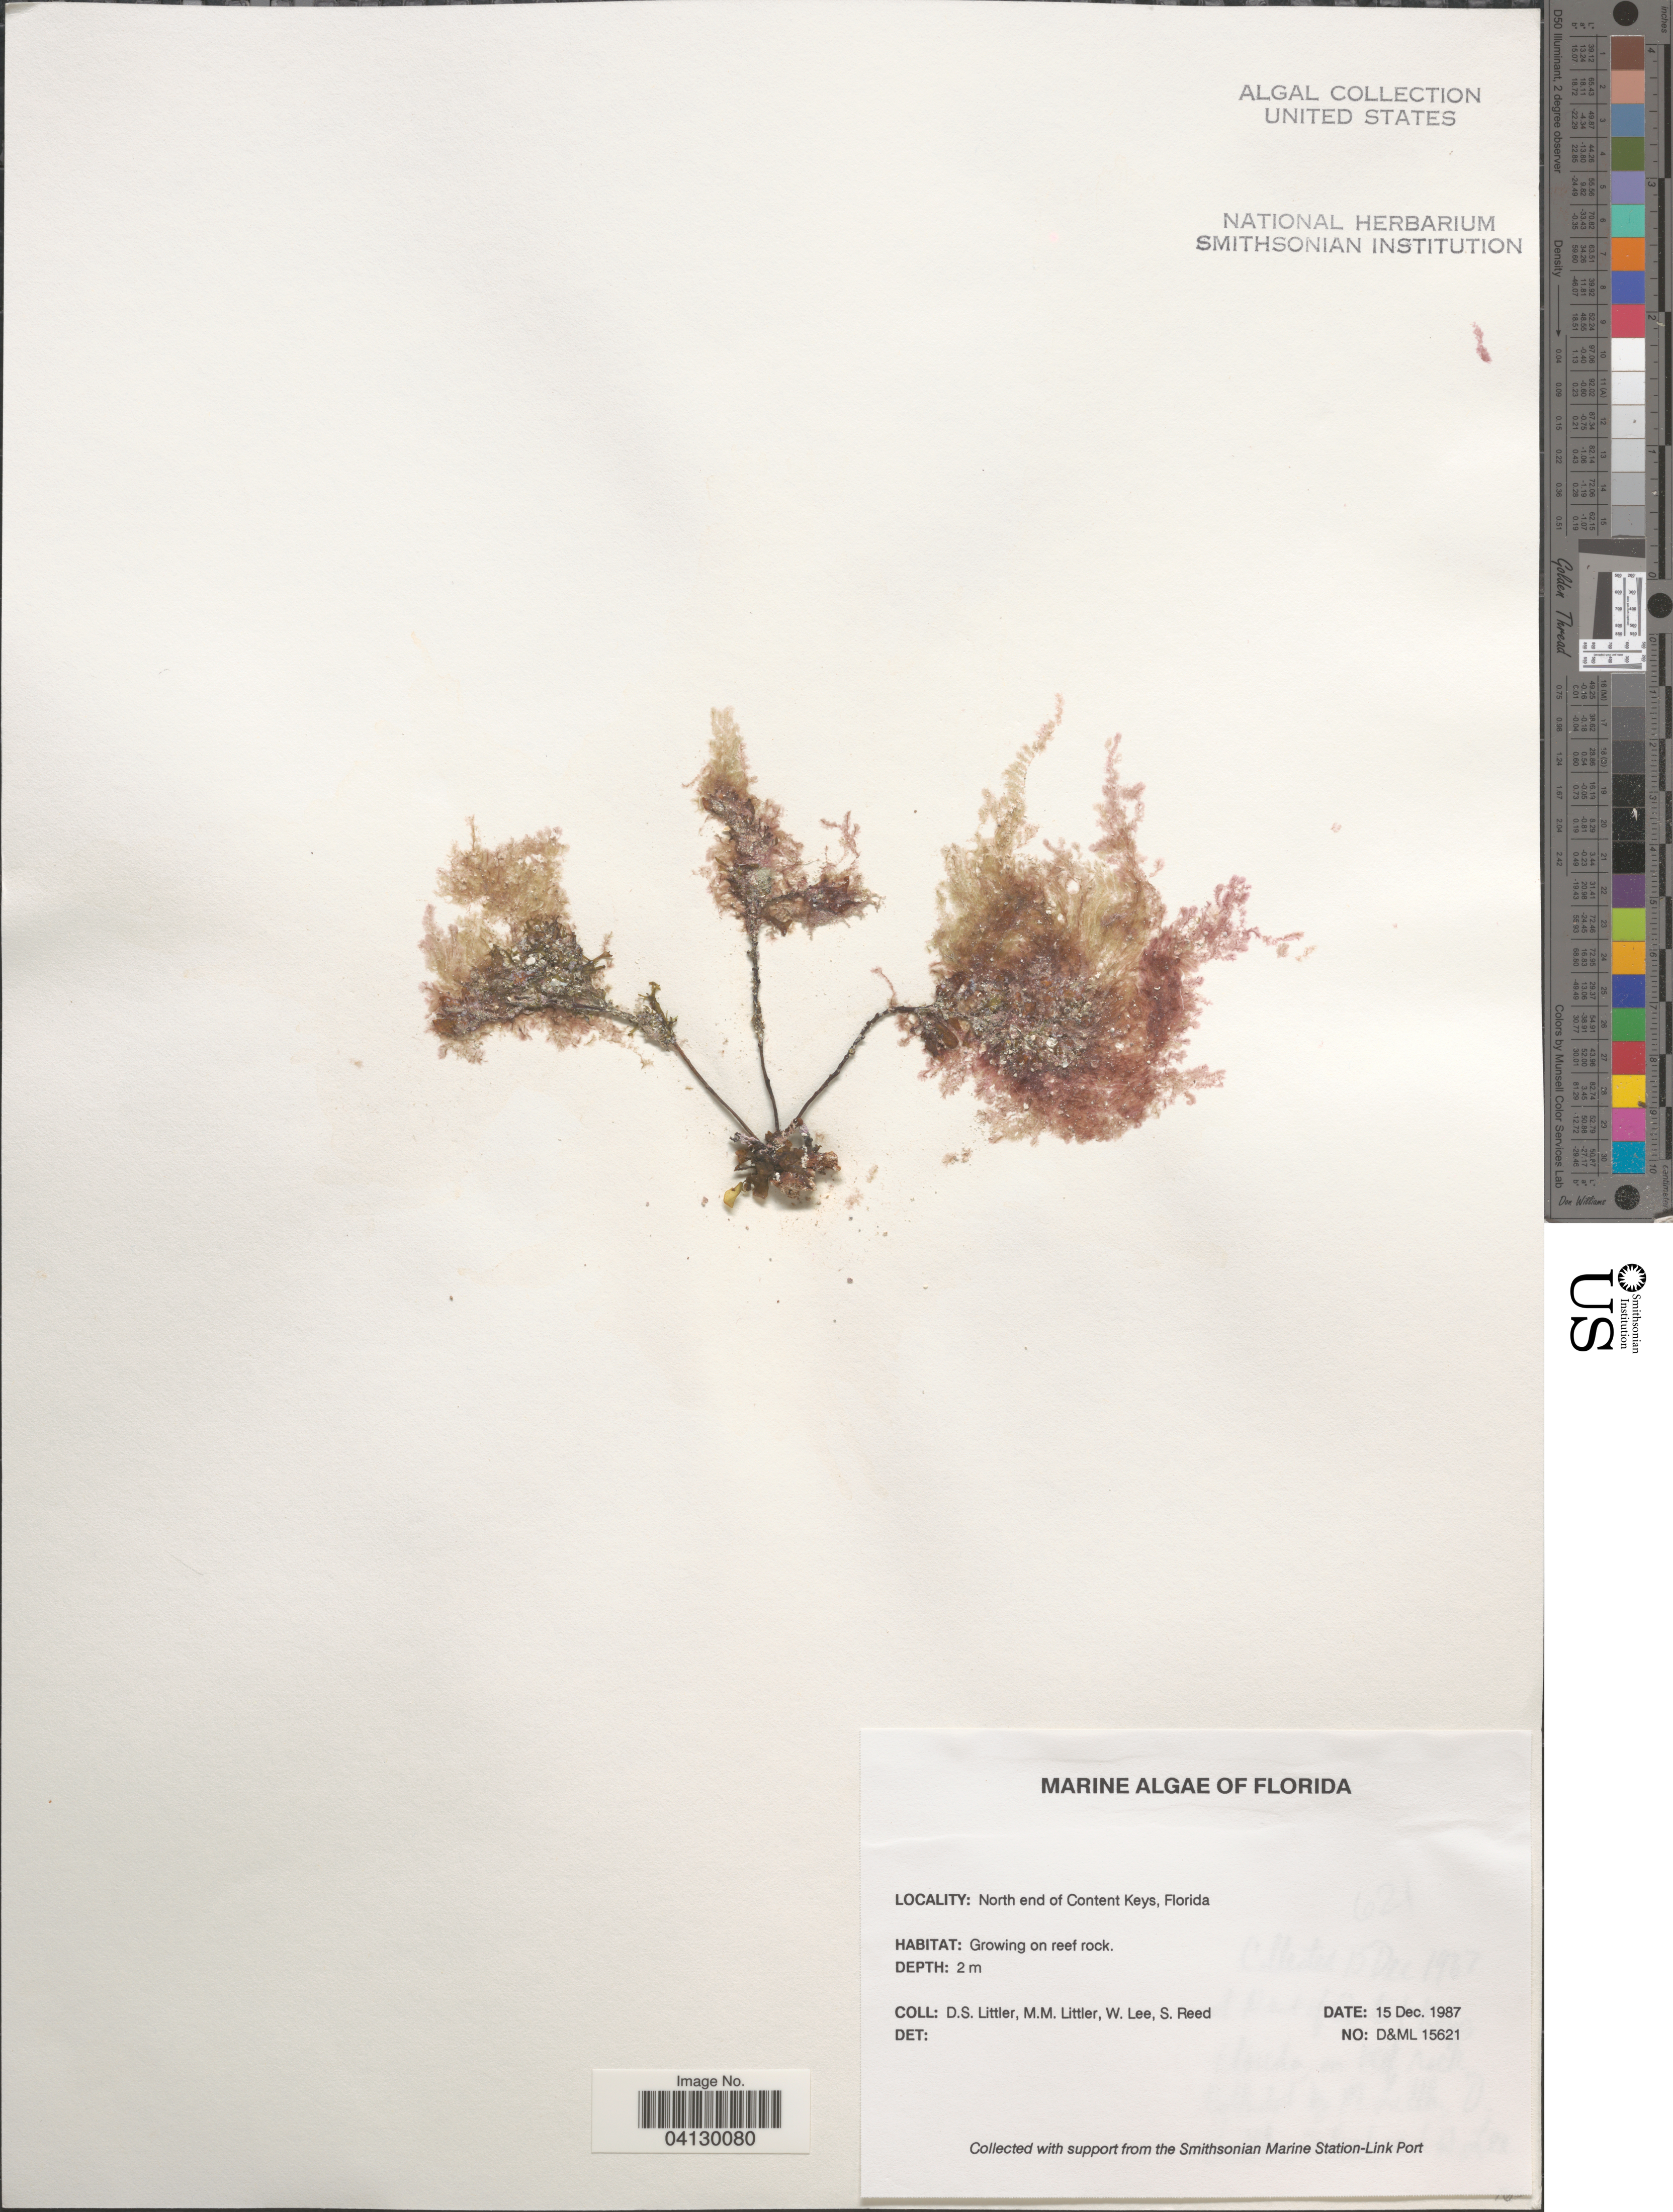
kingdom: Plantae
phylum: Rhodophyta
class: Florideophyceae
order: Corallinales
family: Corallinaceae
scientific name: Crustose Coralline Algae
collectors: D. S. Littler, W. Lee & S. Reed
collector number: D&ML 15621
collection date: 1987-12-15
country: United States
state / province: Florida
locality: North end of Content Keys.